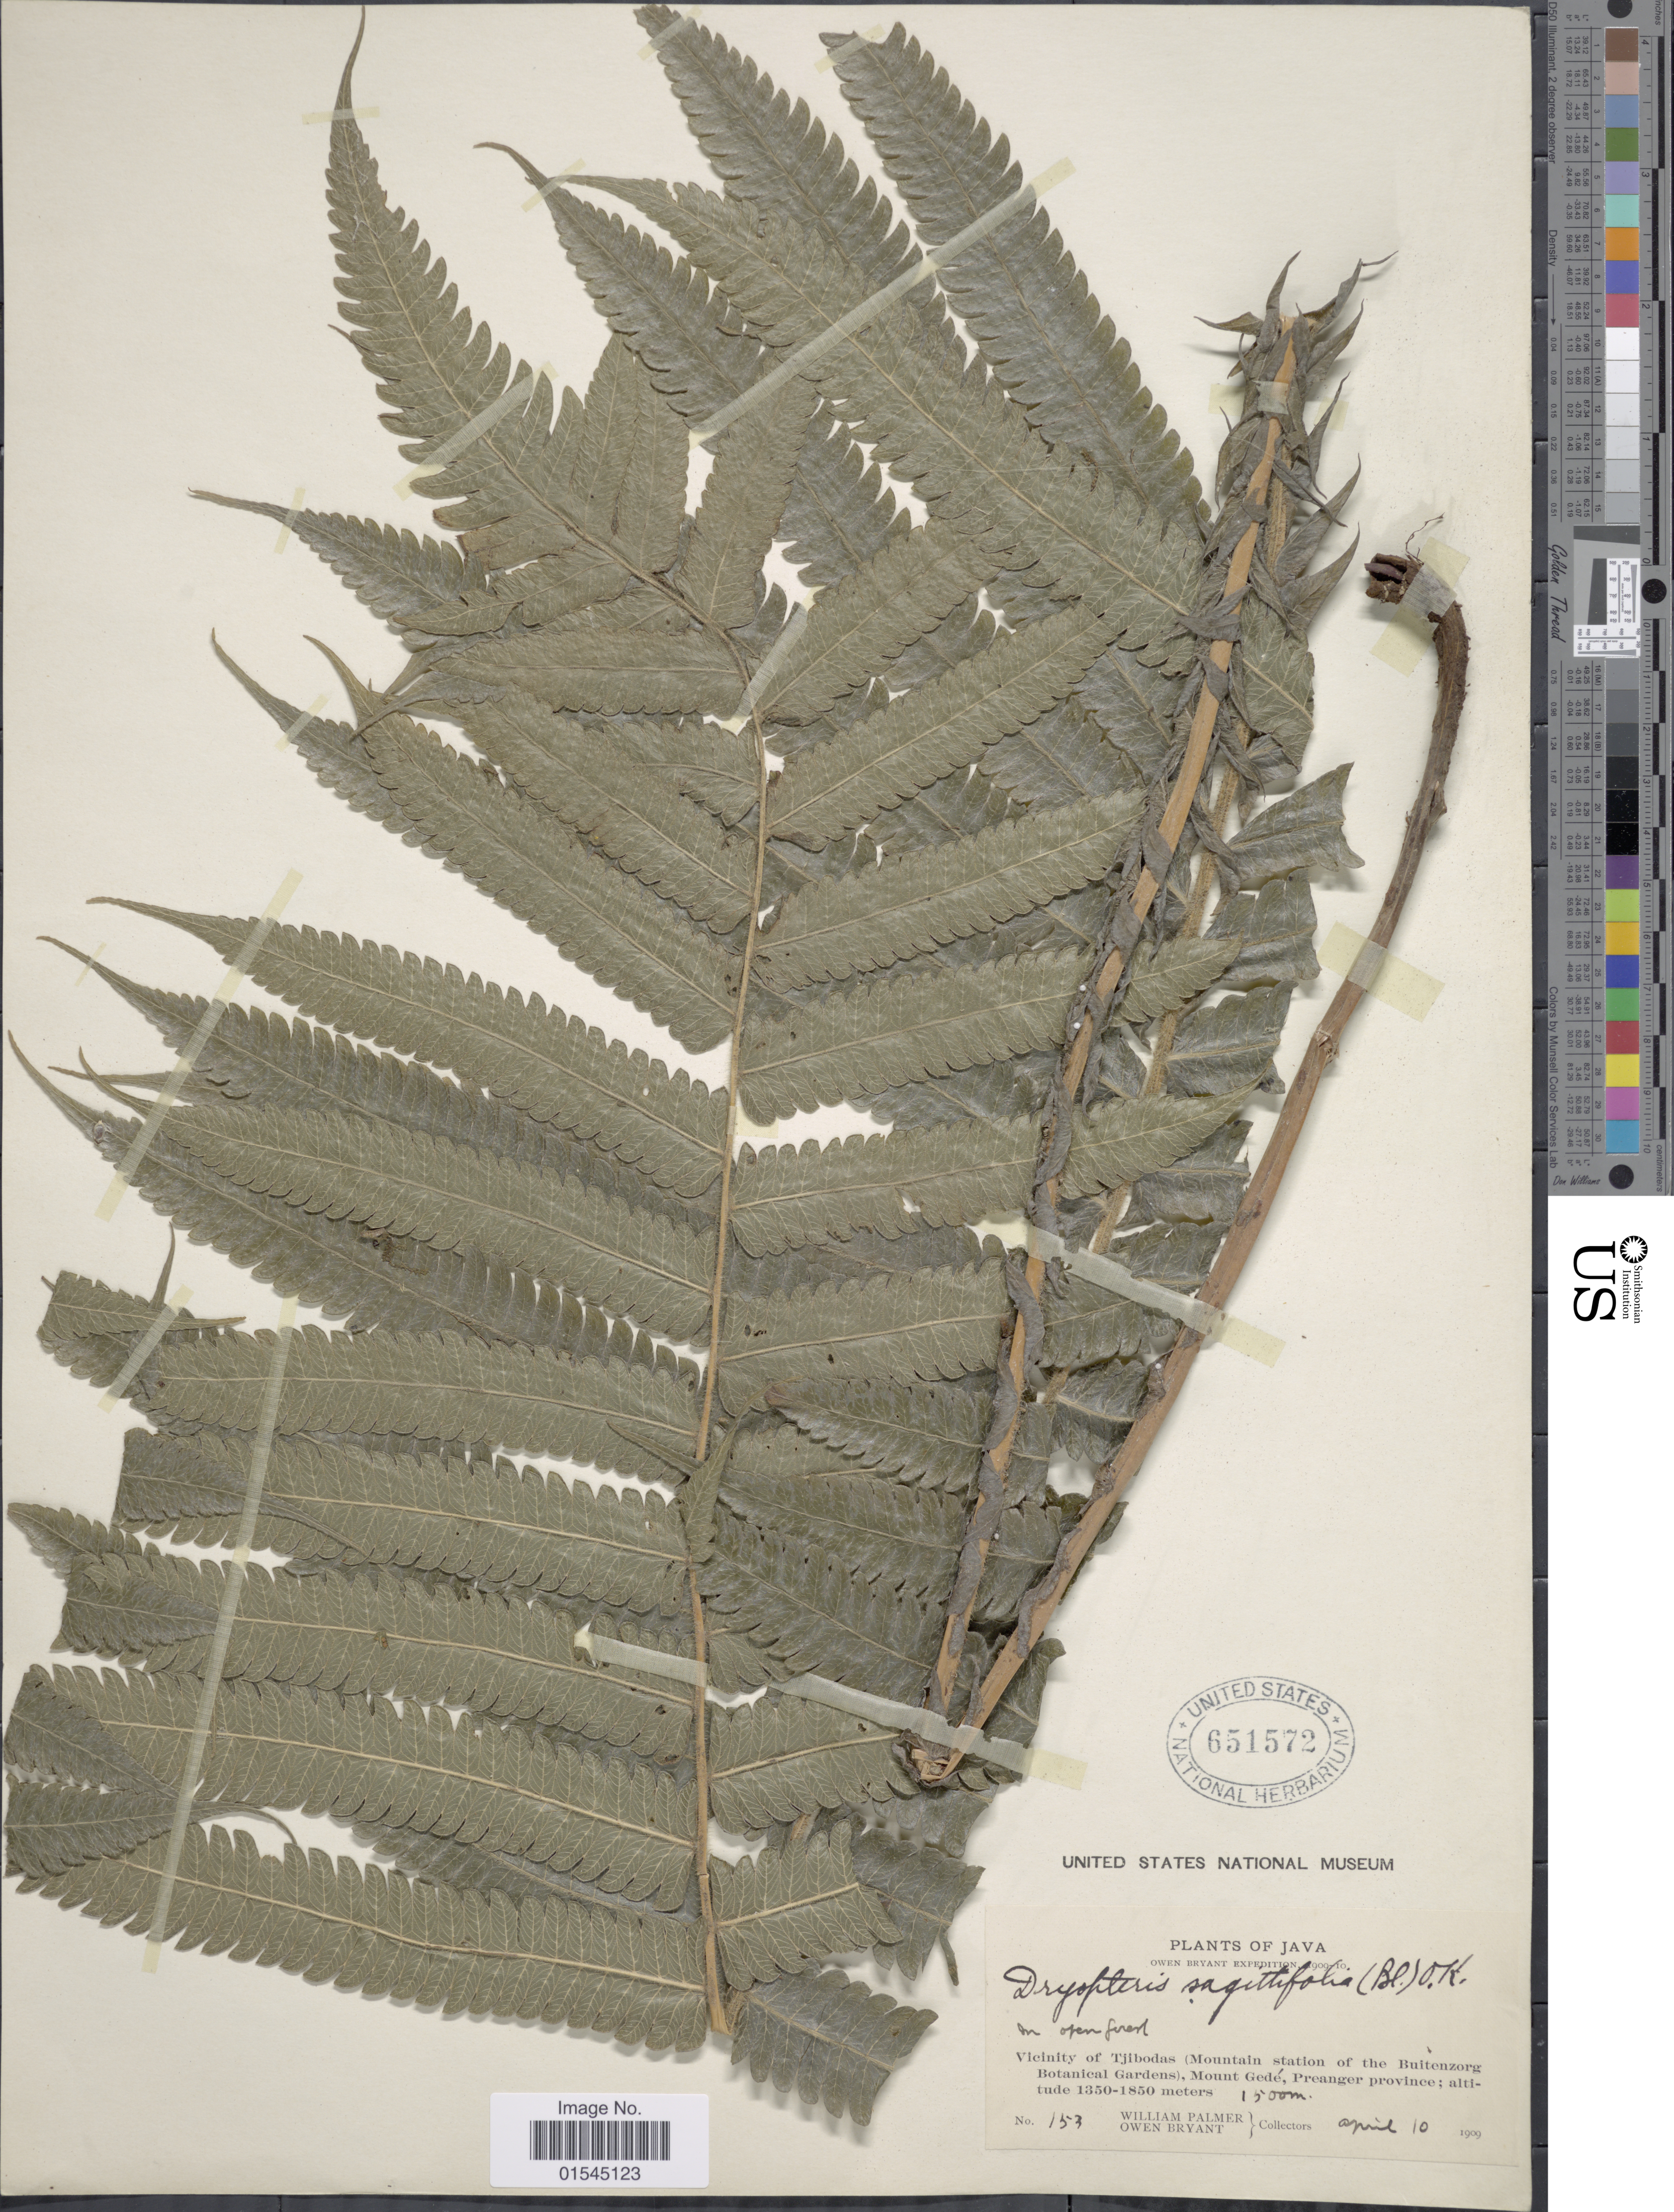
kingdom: Plantae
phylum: Tracheophyta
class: Polypodiopsida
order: Polypodiales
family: Thelypteridaceae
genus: Sphaerostephanos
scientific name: Sphaerostephanos sagittifolius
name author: (Blume) Holttum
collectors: W. Palmer & O. Bryant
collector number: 153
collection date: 1909-04-10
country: Indonesia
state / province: Java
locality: Vicinity of Tjibodas (Mountain station of the Buitenzorg Botanical Gardens), Mount Gedé, Preanger province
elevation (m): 1500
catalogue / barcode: US 651572